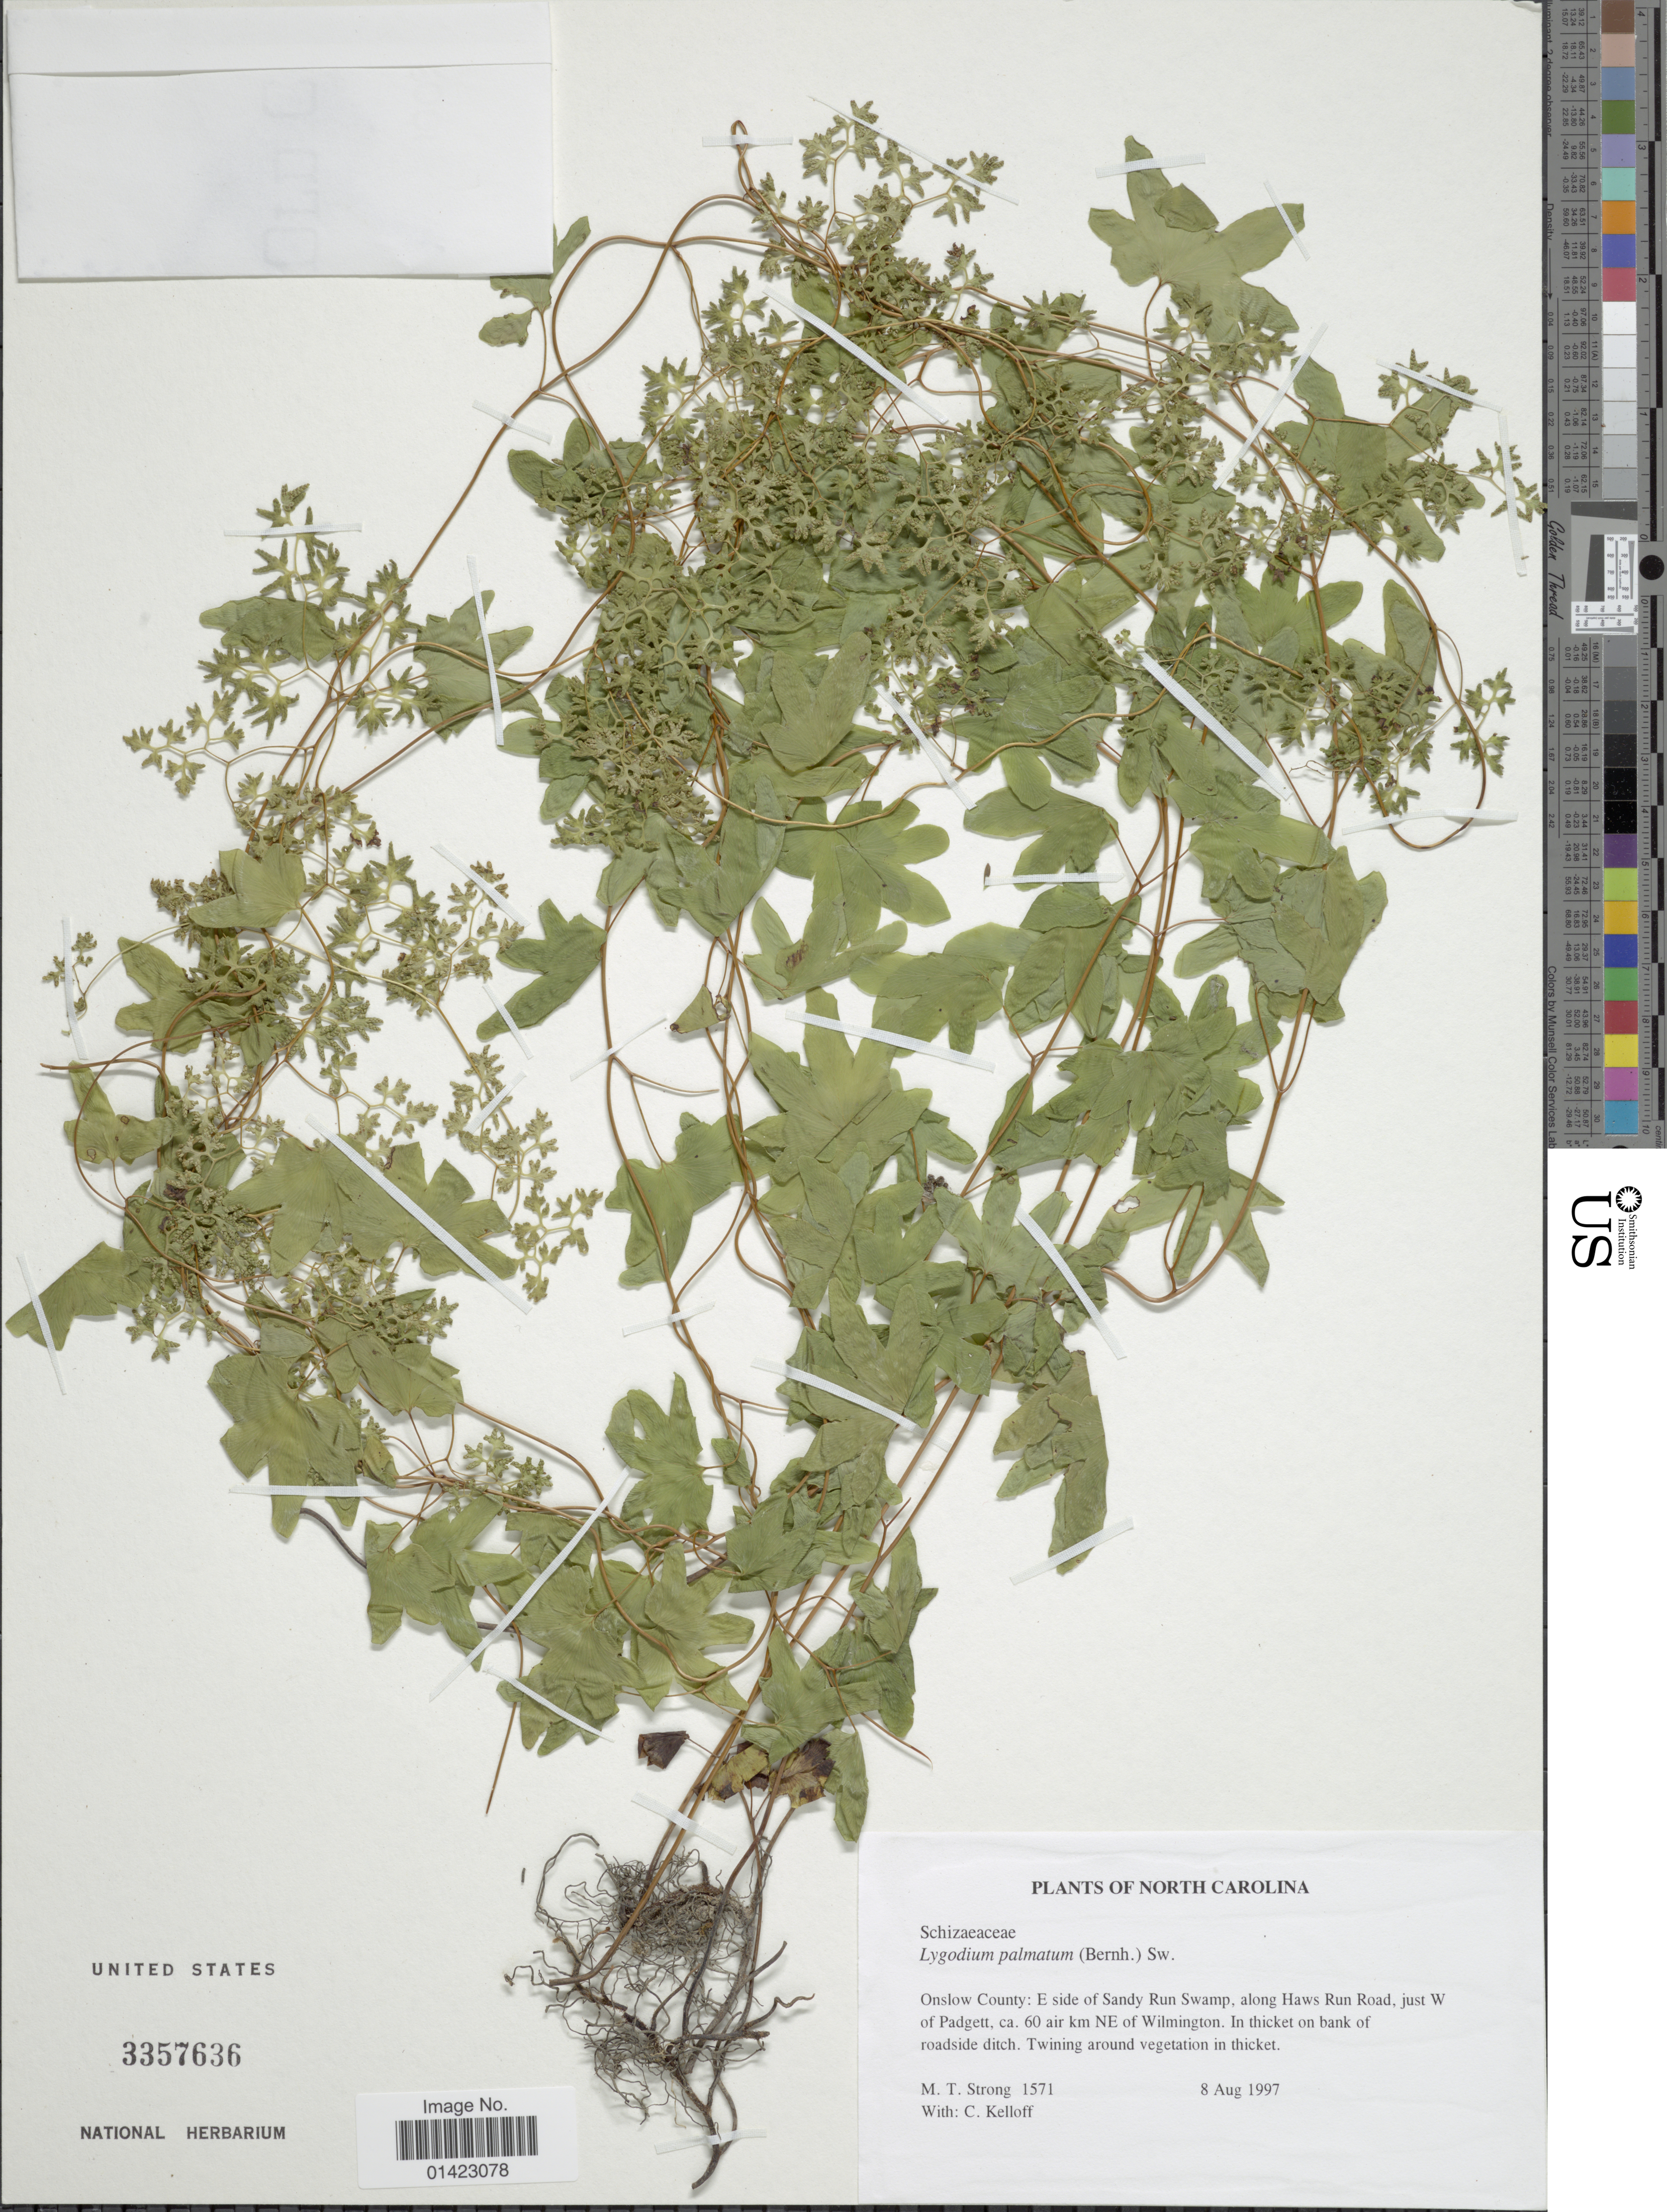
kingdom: Plantae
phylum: Tracheophyta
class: Polypodiopsida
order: Schizaeales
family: Lygodiaceae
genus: Lygodium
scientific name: Lygodium palmatum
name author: (Bernh.) Sw.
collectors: M. T. Strong & C. L. Kelloff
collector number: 1571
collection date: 1997-08-08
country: United States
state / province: North Carolina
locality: North Carolina, Onslow County: E side of Sandy Run Swamp, along Haws Run Road, just W of Padgett, ca. 60 air km NE of Wilmington, in thicket of bankside of roadside ditch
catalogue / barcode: US 3357636